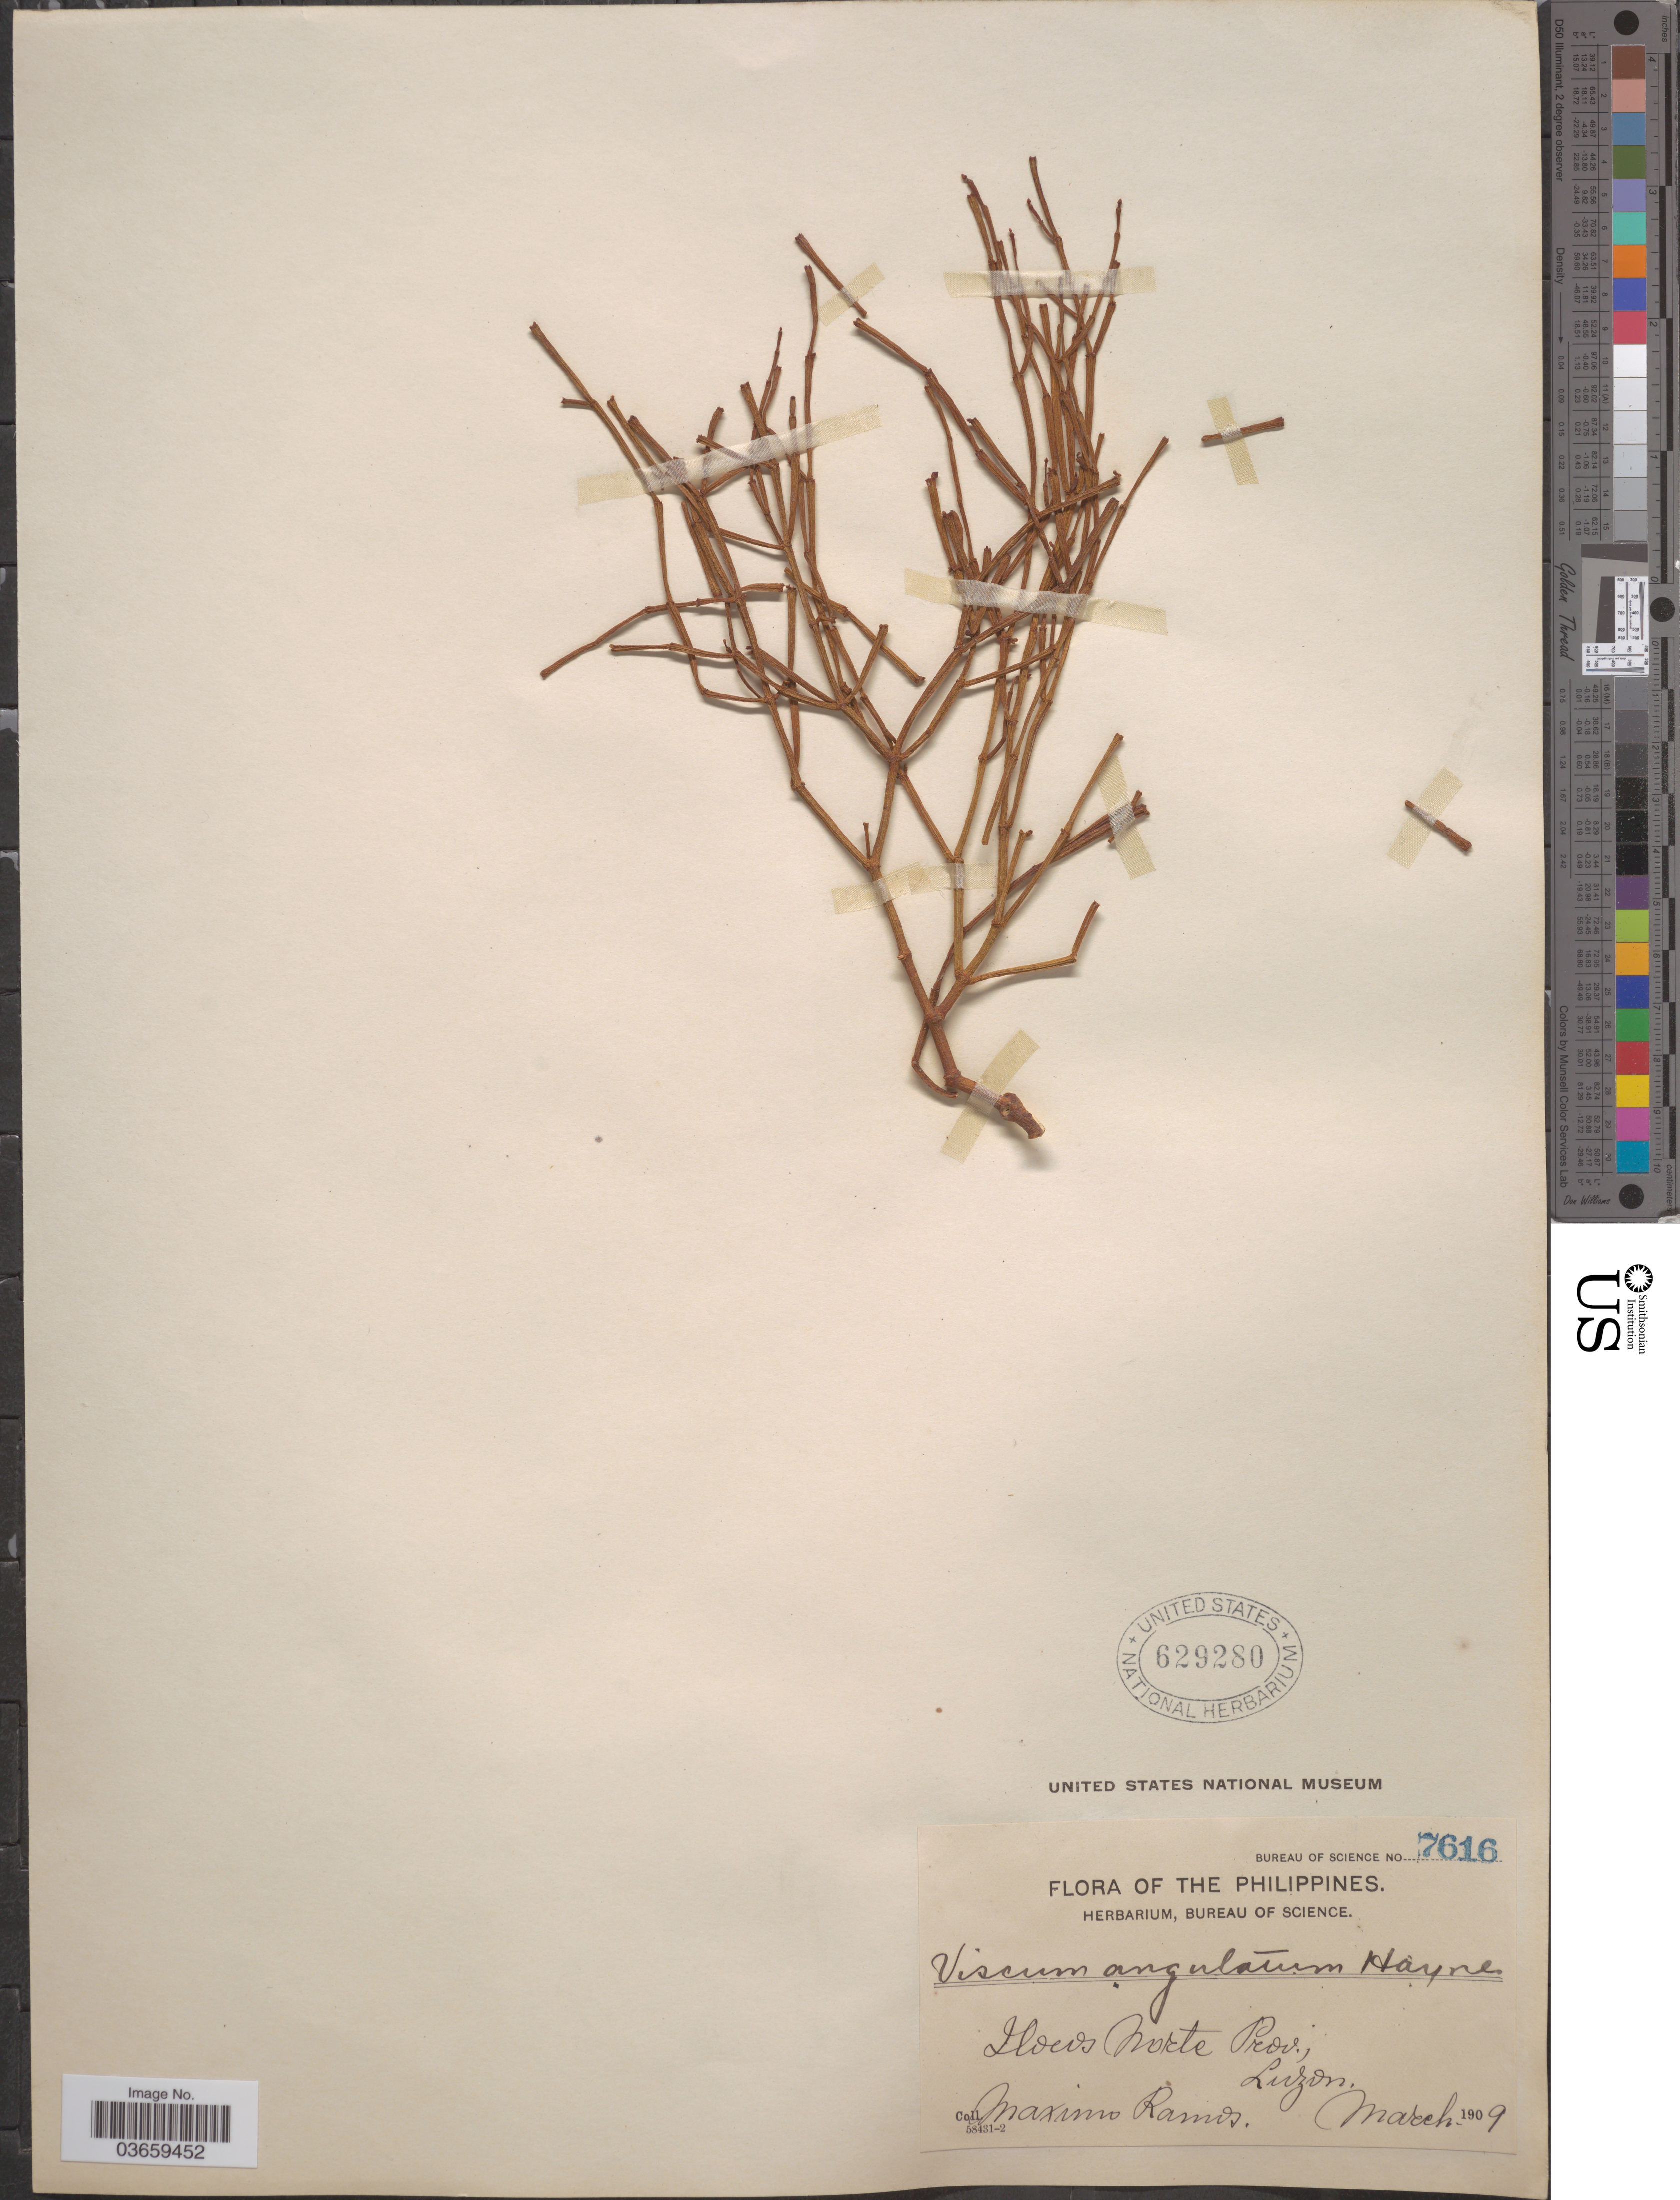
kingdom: Plantae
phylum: Tracheophyta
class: Magnoliopsida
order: Santalales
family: Viscaceae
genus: Viscum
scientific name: Viscum angulatum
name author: B. Heyne ex DC.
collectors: M. Ramos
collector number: Bureau of Science 7616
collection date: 1909-03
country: Philippines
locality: Ilocos Norte Prov., Luzon.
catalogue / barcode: US 629280